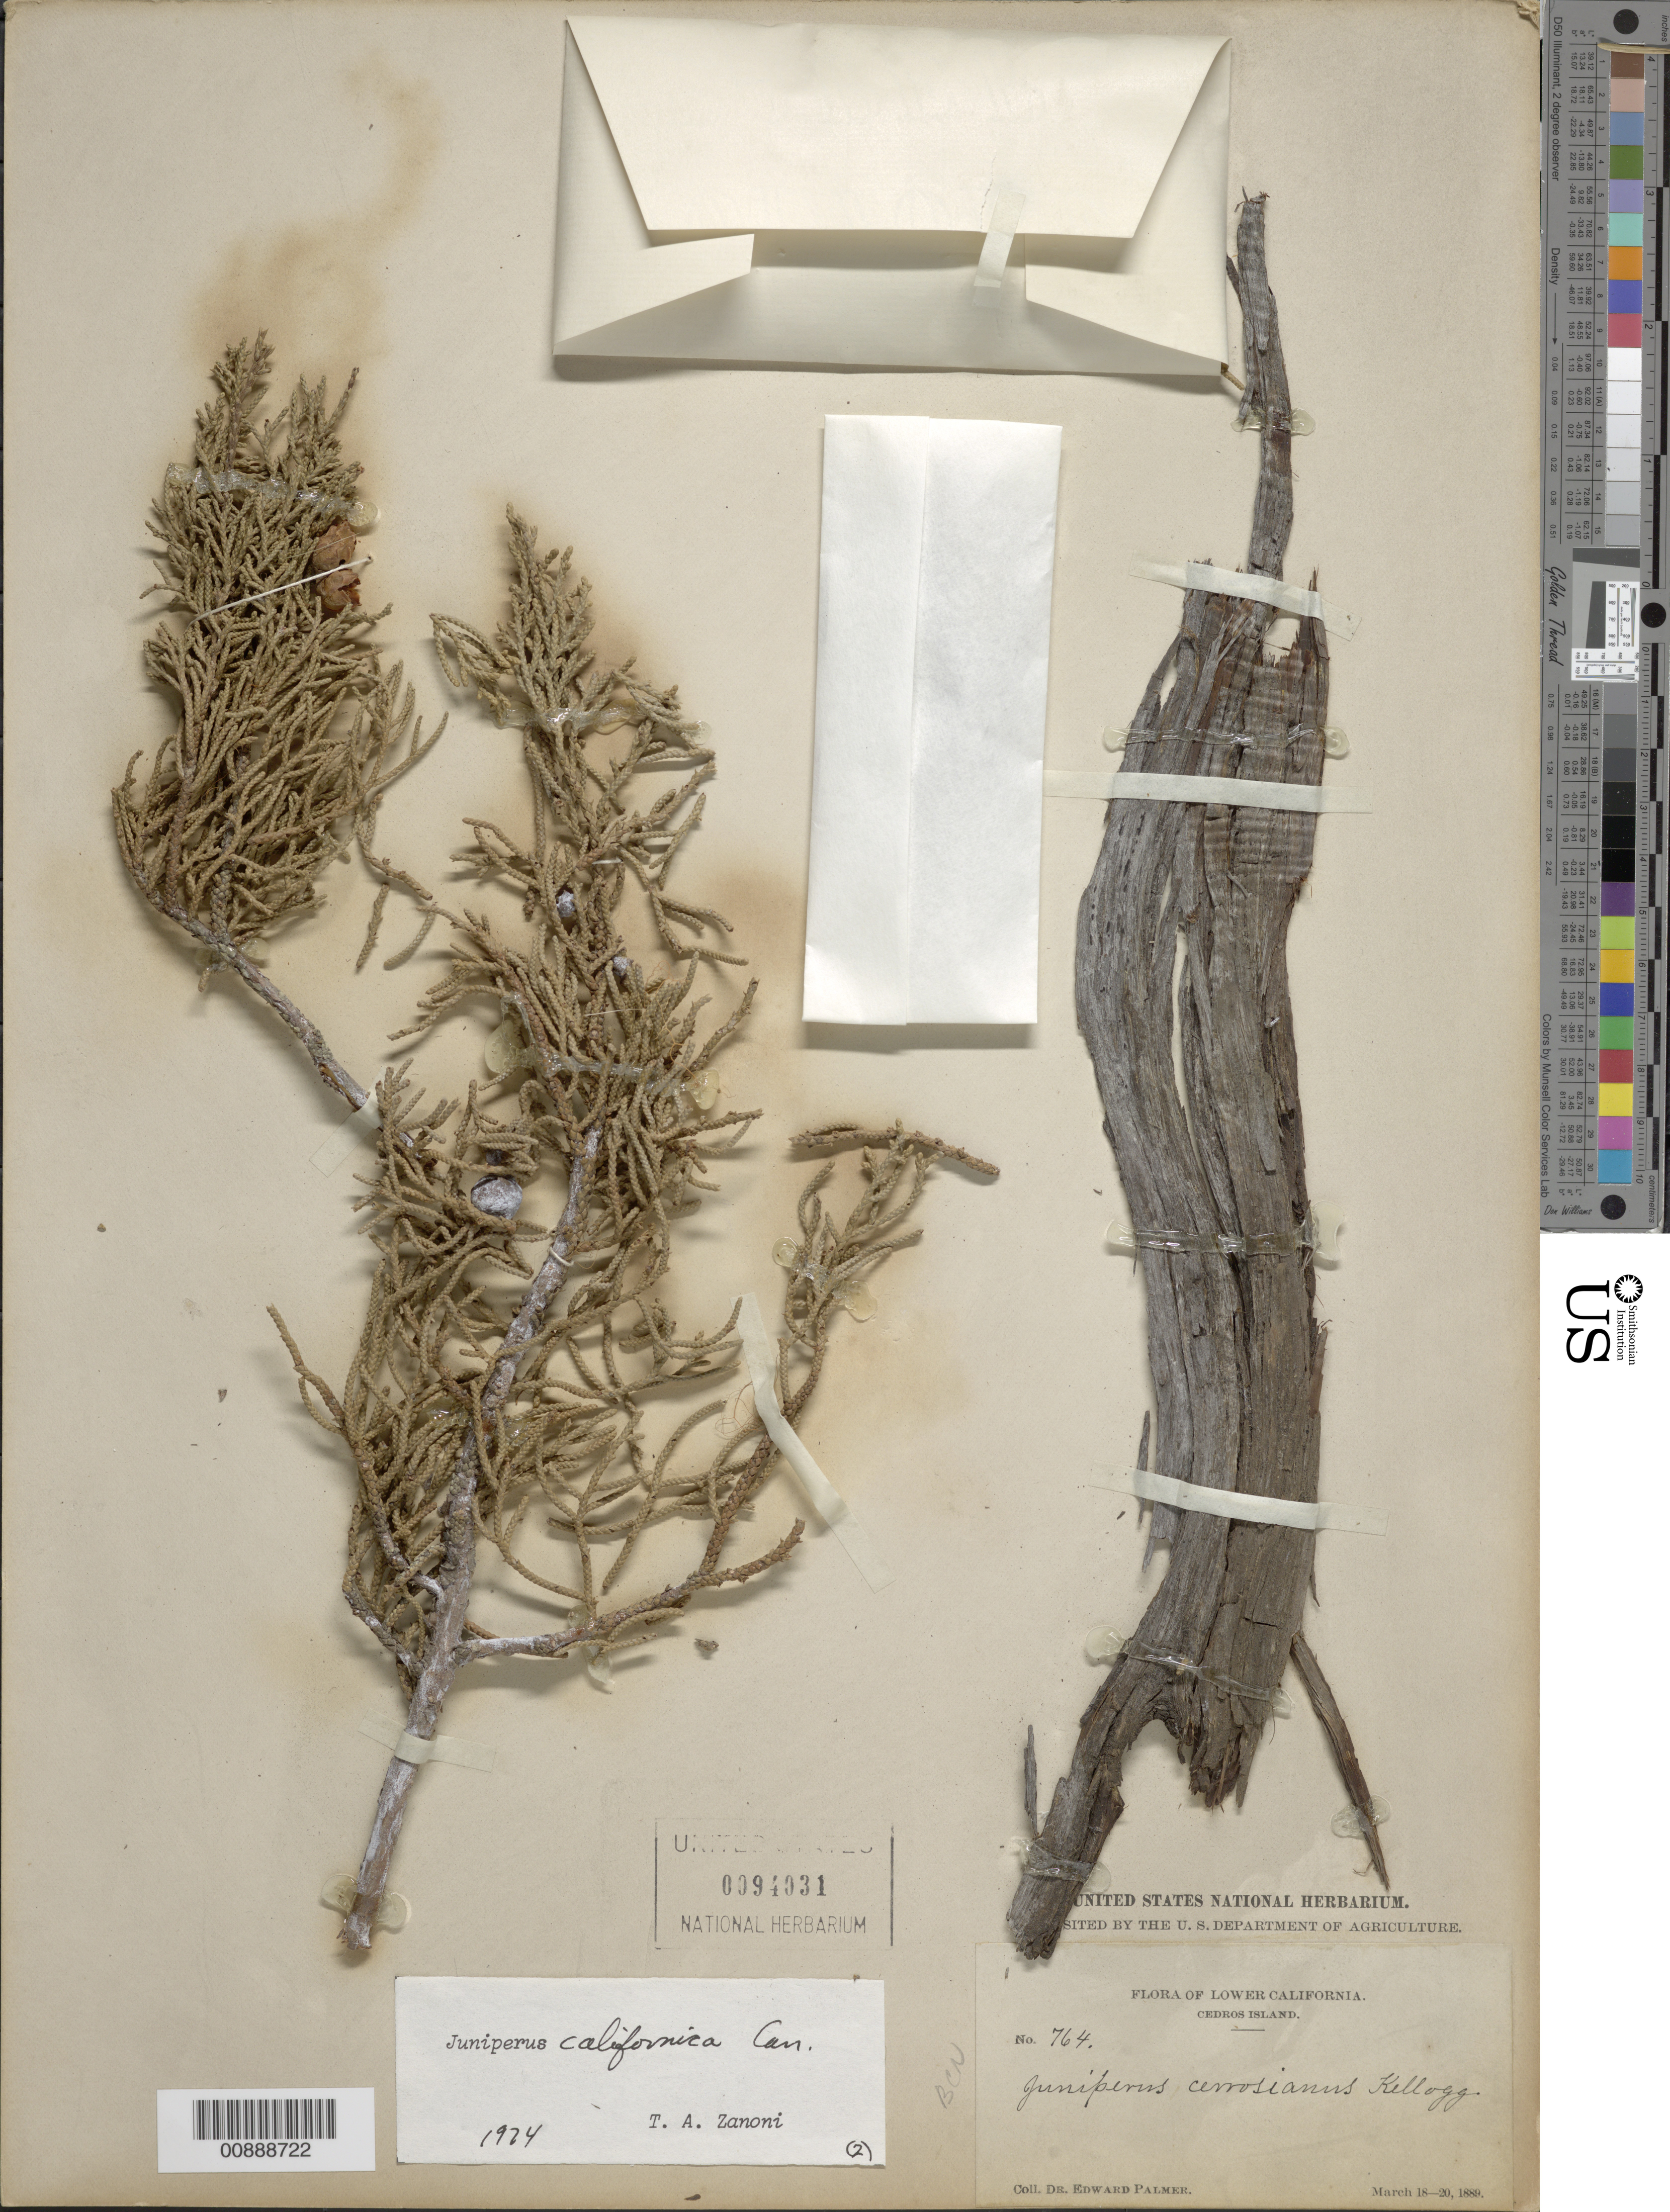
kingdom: Plantae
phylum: Tracheophyta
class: Pinopsida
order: Pinales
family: Cupressaceae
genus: Juniperus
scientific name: Juniperus californica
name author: Carrière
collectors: E. Palmer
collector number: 764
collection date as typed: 18 Mar 1889 to 20 Mar 1889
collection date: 1889-03-18/1889-03-20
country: Mexico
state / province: Baja California Norte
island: Cedros I.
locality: Cedros Island, Baja California.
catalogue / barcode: US 94031